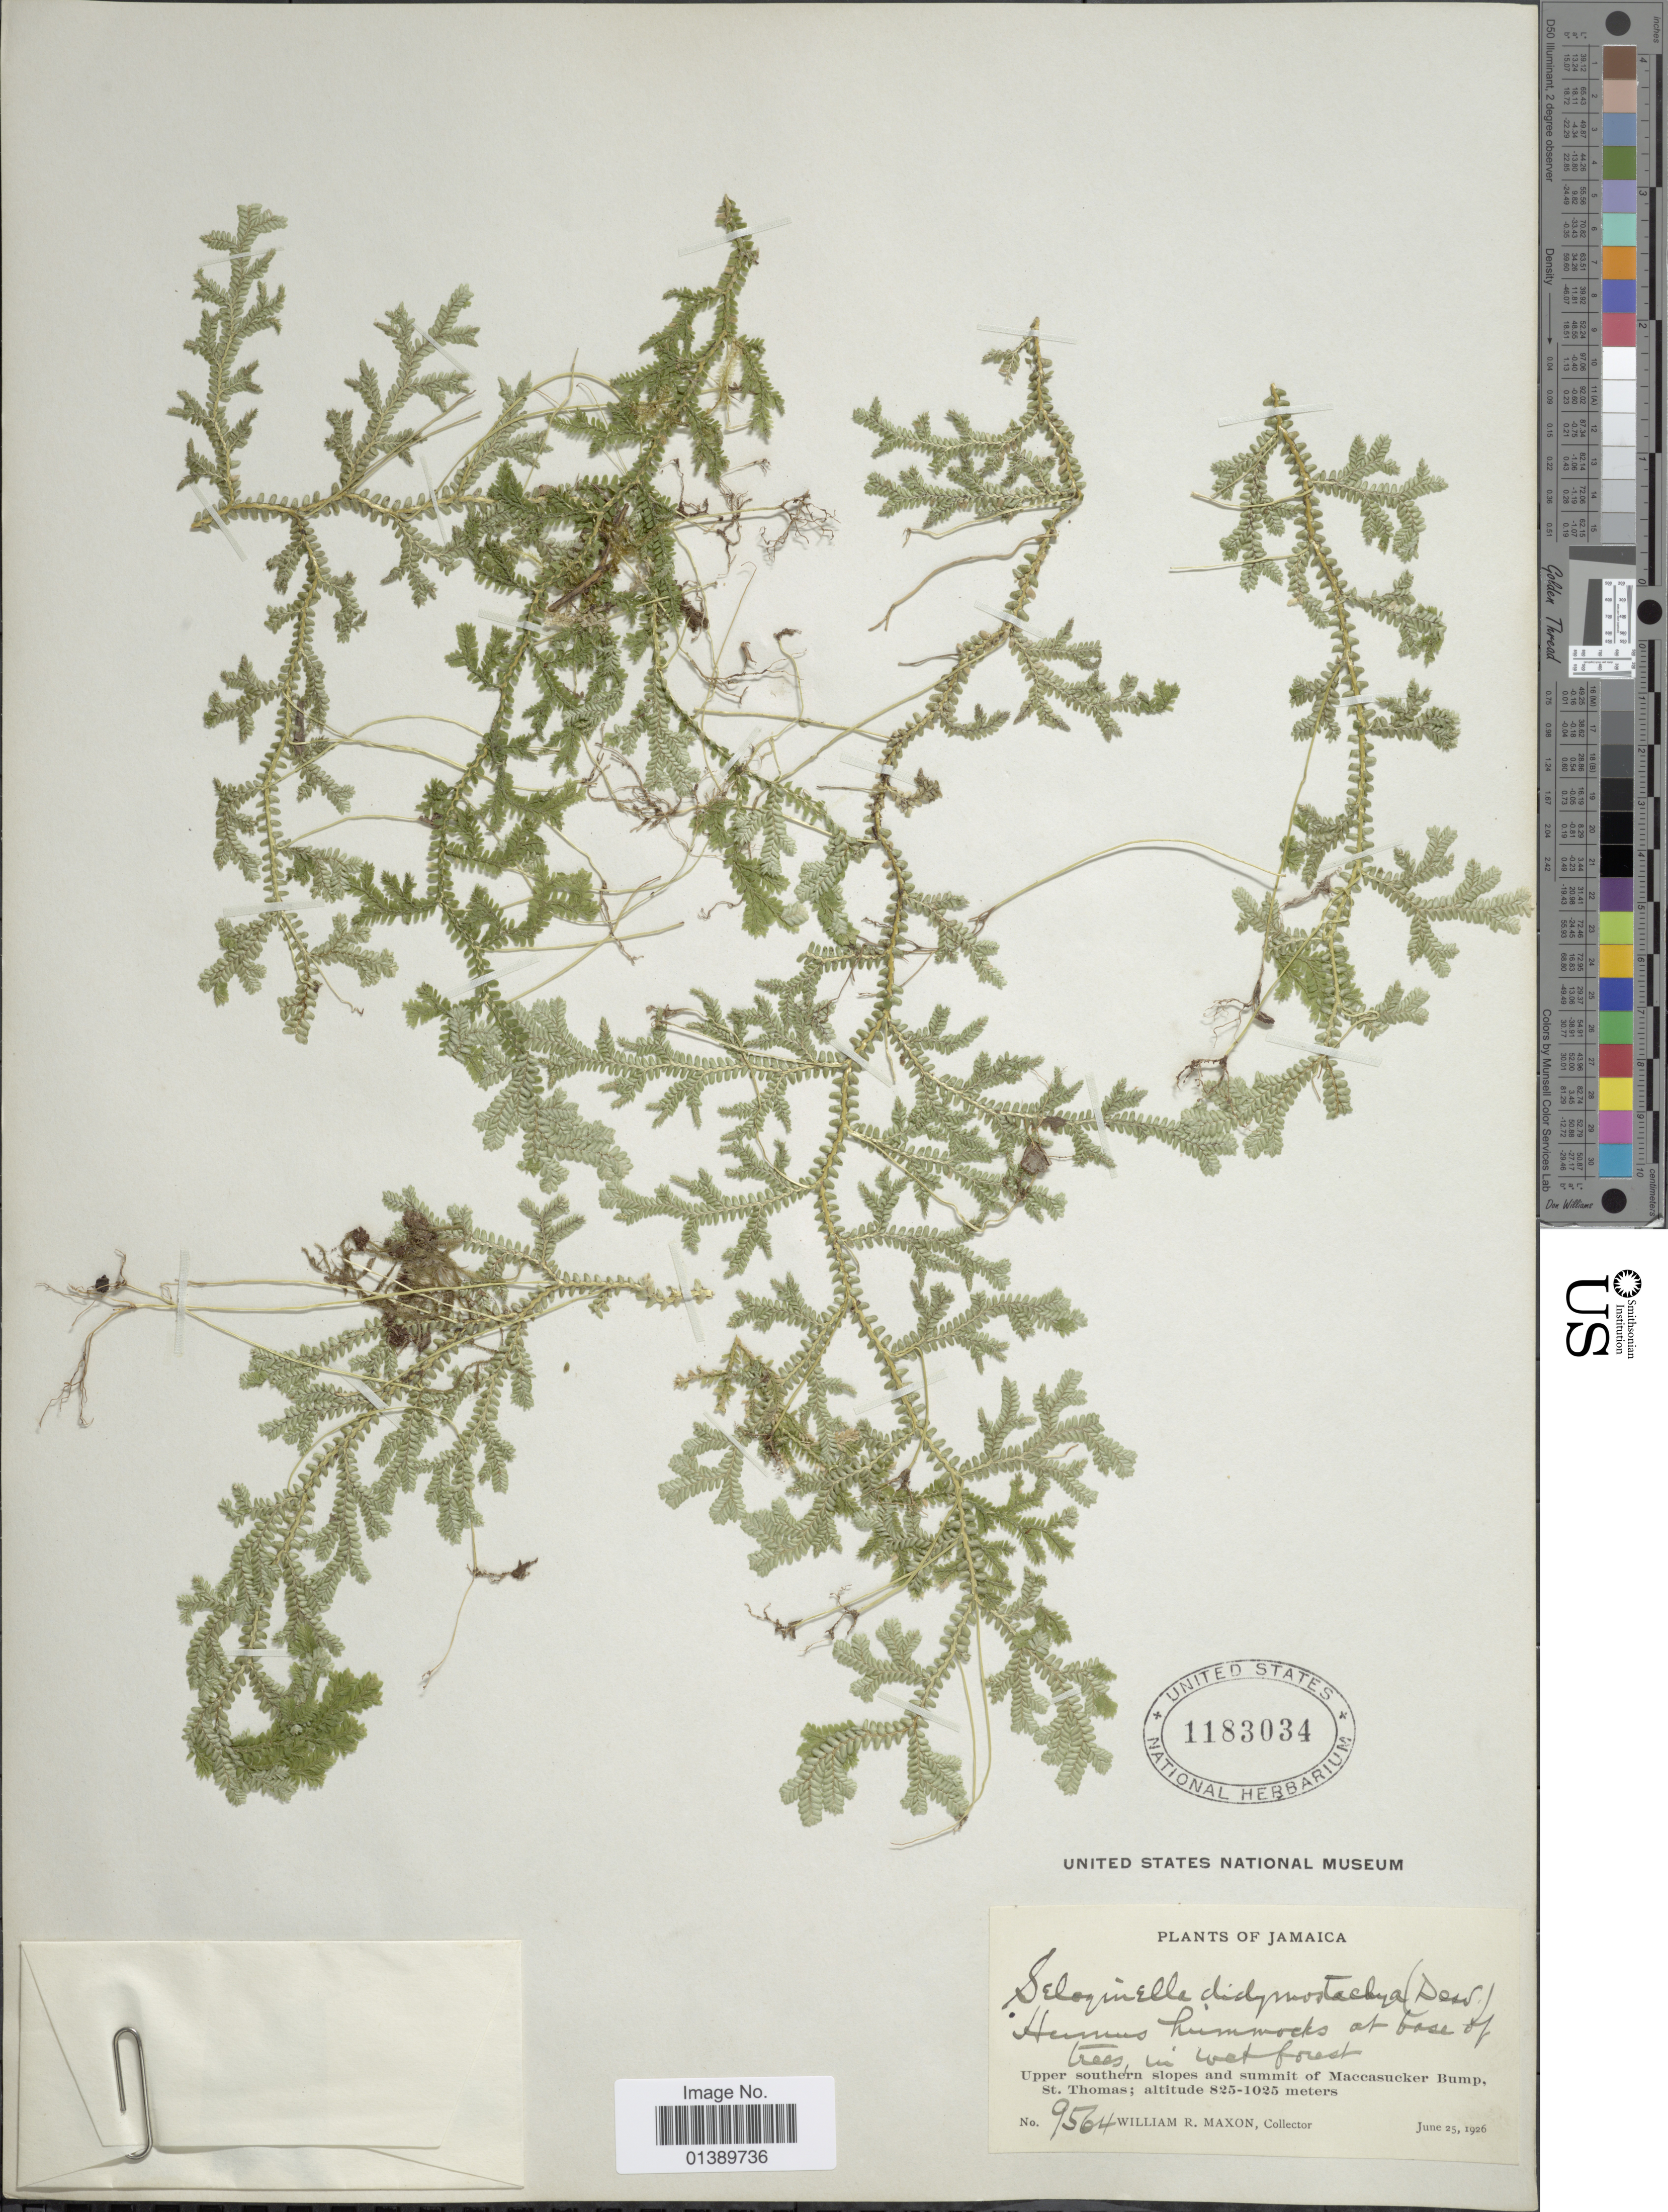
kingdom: Plantae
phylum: Tracheophyta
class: Lycopodiopsida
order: Selaginellales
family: Selaginellaceae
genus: Selaginella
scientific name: Selaginella denudata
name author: (Willd.) Spring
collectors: W. R. Maxon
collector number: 9564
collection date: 1926-06-25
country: Jamaica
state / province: Saint Thomas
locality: Upper southern slopes and summit of Maccasucker Bump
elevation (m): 825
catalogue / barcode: US 1183034